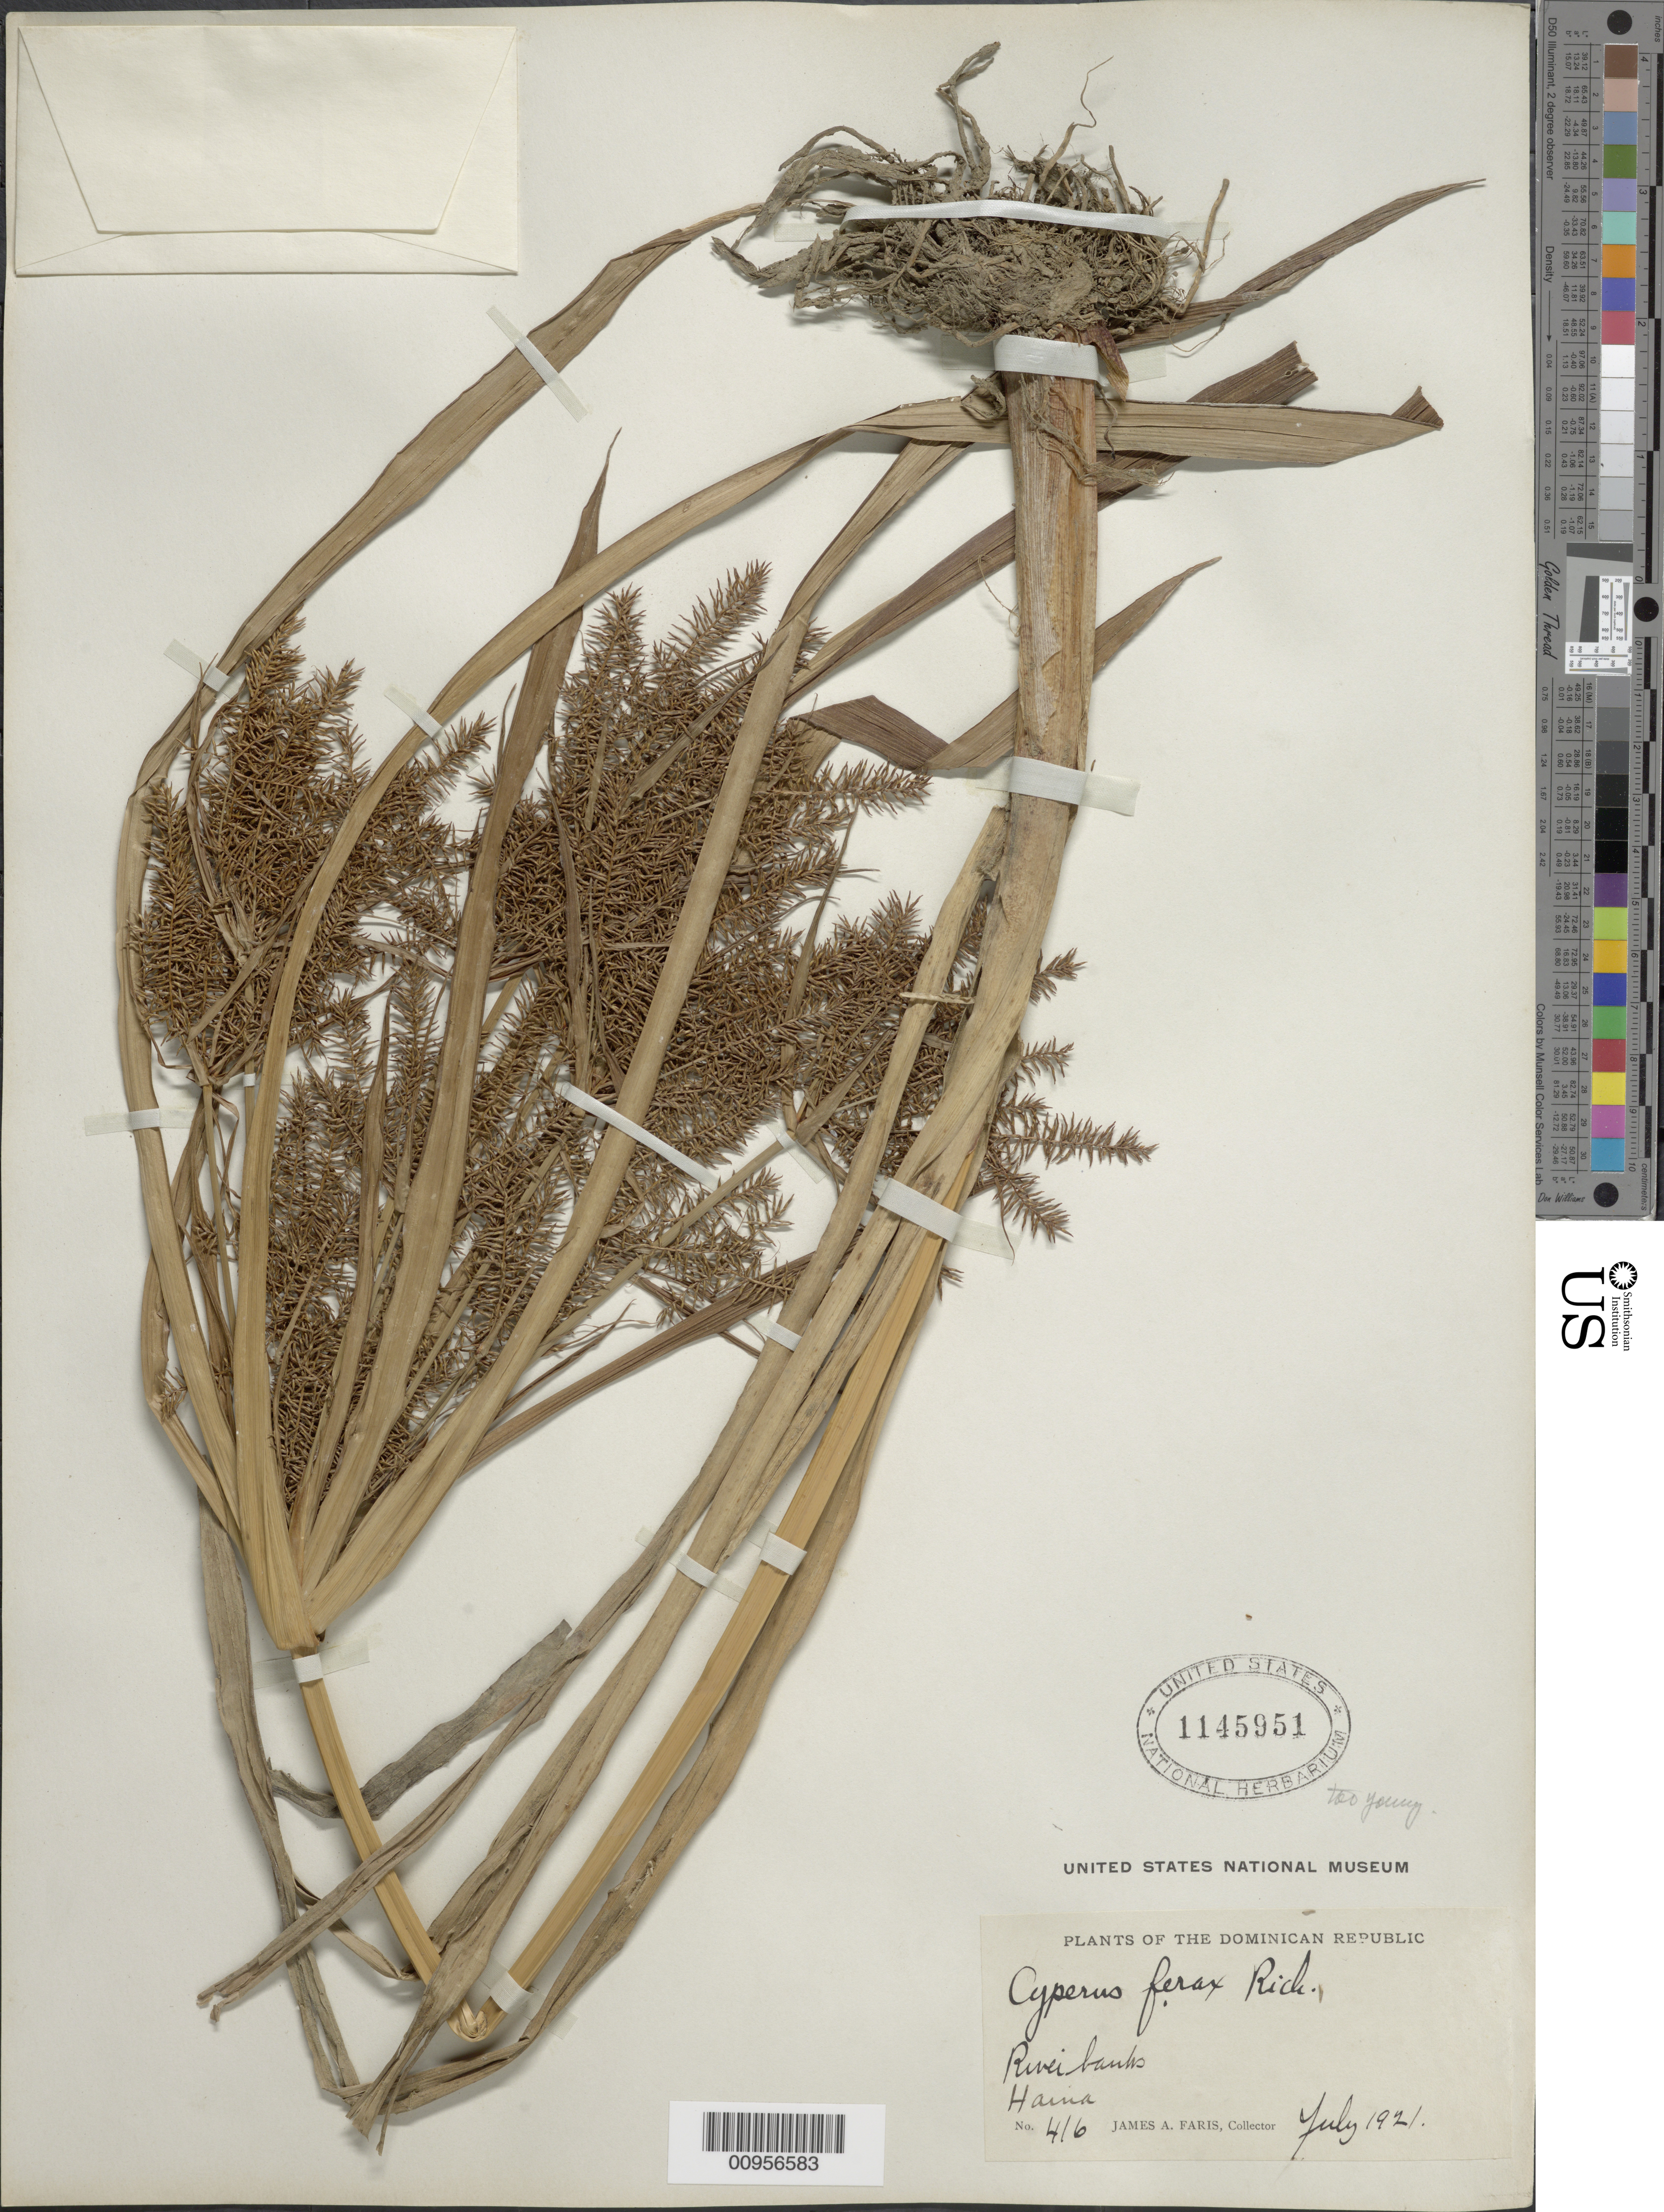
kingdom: Plantae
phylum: Tracheophyta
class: Liliopsida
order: Poales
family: Cyperaceae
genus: Cyperus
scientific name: Cyperus odoratus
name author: L.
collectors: J. Faris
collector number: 416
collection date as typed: Jul 1921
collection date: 1921-07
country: Dominican Republic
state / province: San Cristóbal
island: Hispaniola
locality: Haina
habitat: River banks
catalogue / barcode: US 1145951